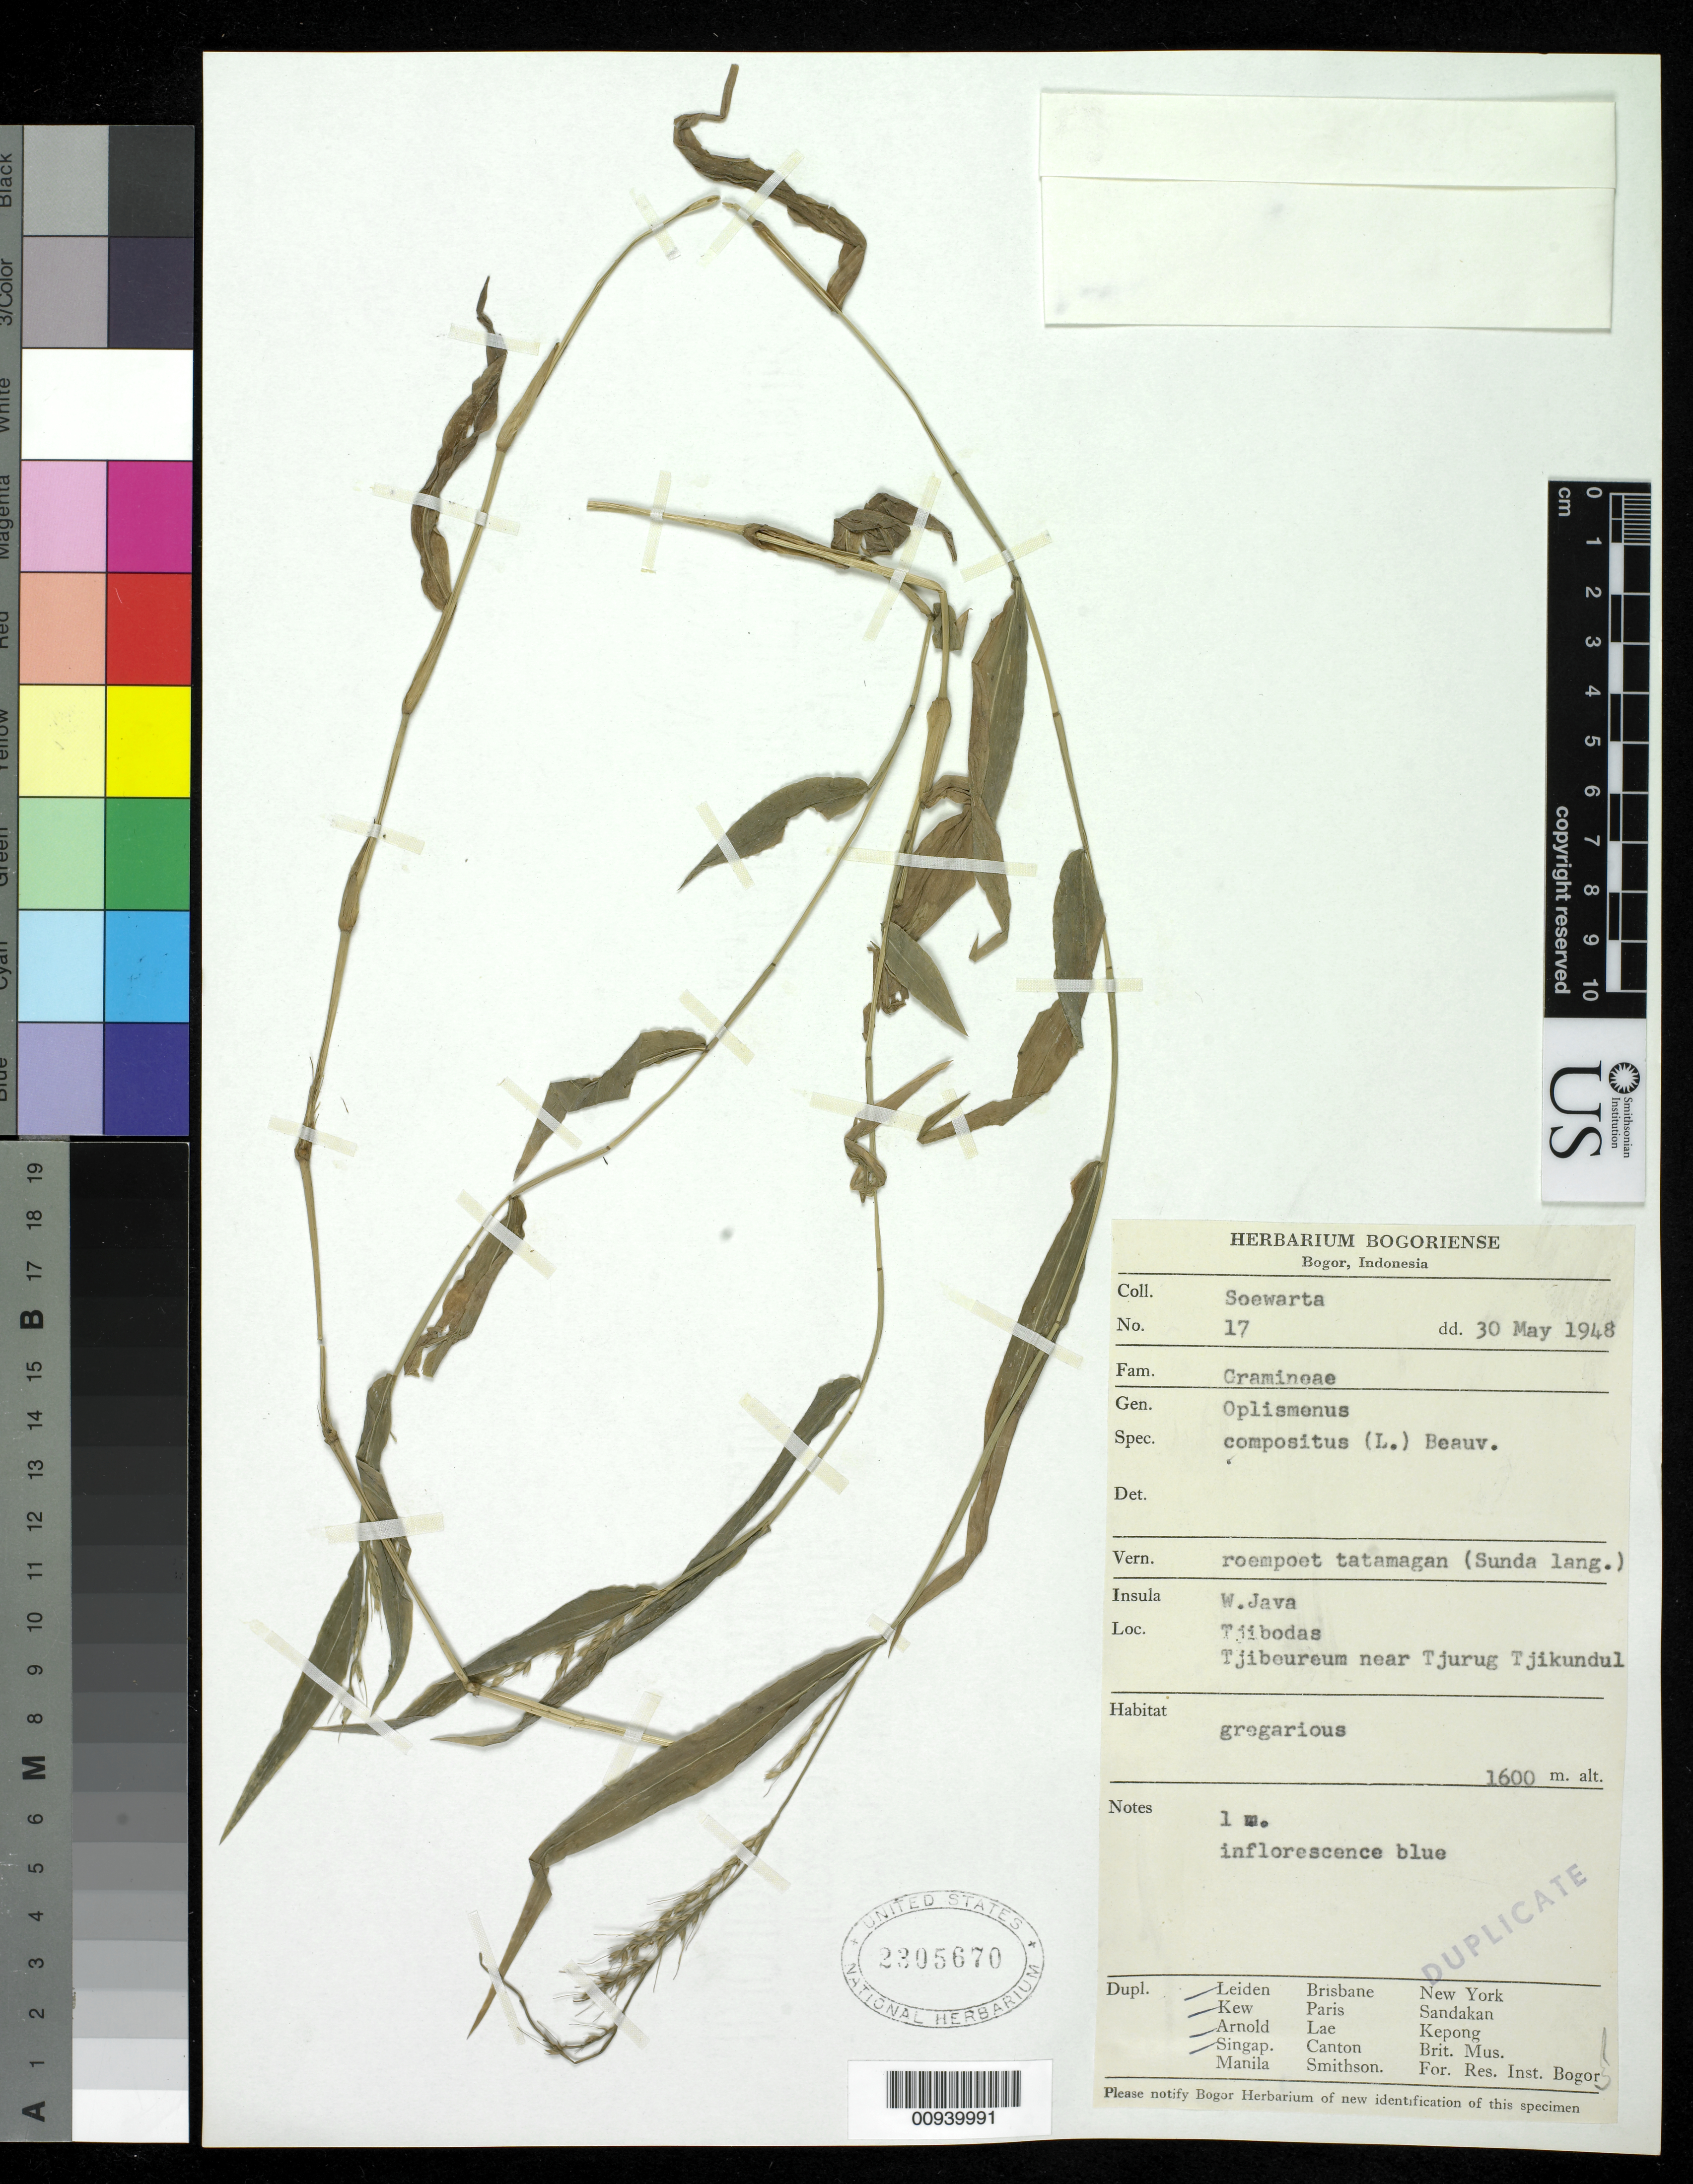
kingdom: Plantae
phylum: Tracheophyta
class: Liliopsida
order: Poales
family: Poaceae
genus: Oplismenus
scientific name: Oplismenus compositus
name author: (L.) P. Beauv.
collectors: Soewarta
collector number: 17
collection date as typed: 30 May 1948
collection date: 1948-05-30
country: Indonesia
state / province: Java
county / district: Jawa Barat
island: Java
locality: Tjibodas Tjibeureum near Tjurug Tjikundul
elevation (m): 1600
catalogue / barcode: US 2305670